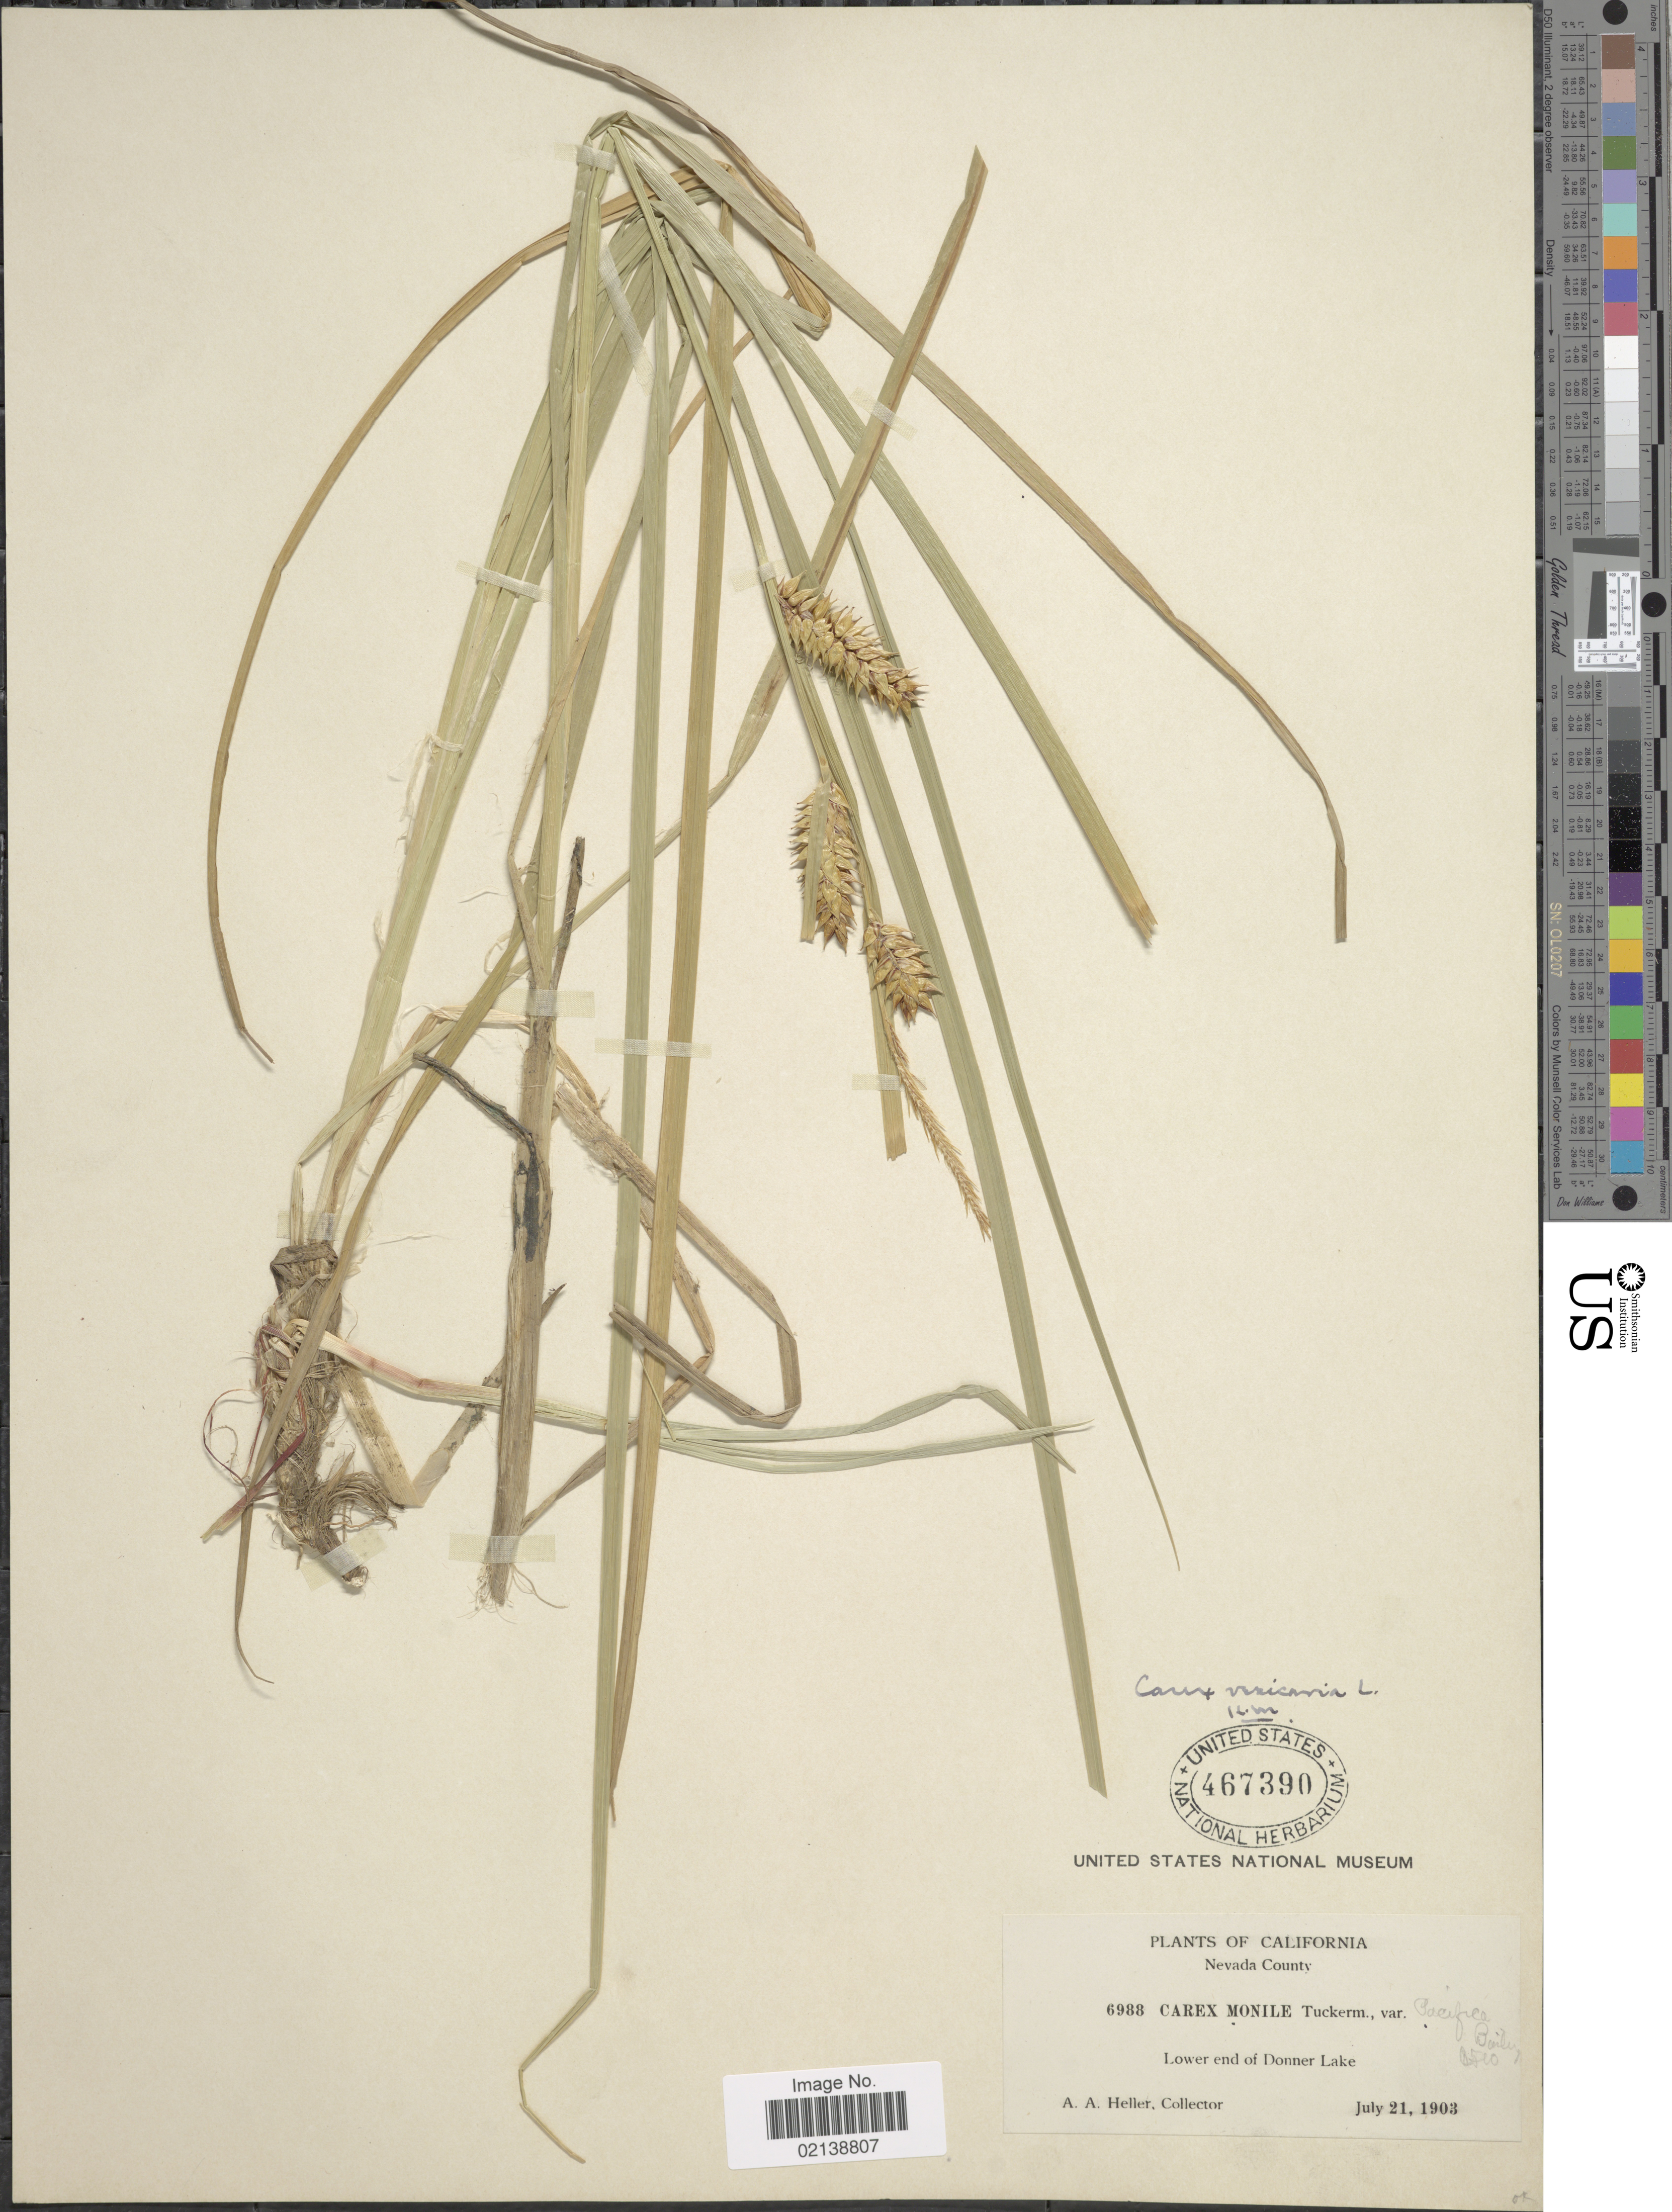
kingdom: Plantae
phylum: Tracheophyta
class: Liliopsida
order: Poales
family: Cyperaceae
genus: Carex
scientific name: Carex vesicaria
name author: L.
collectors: A. A. Heller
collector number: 6988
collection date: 1903-07-21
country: United States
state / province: California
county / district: Nevada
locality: Nevada County, Lower end of Donner Lake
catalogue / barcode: US 467390